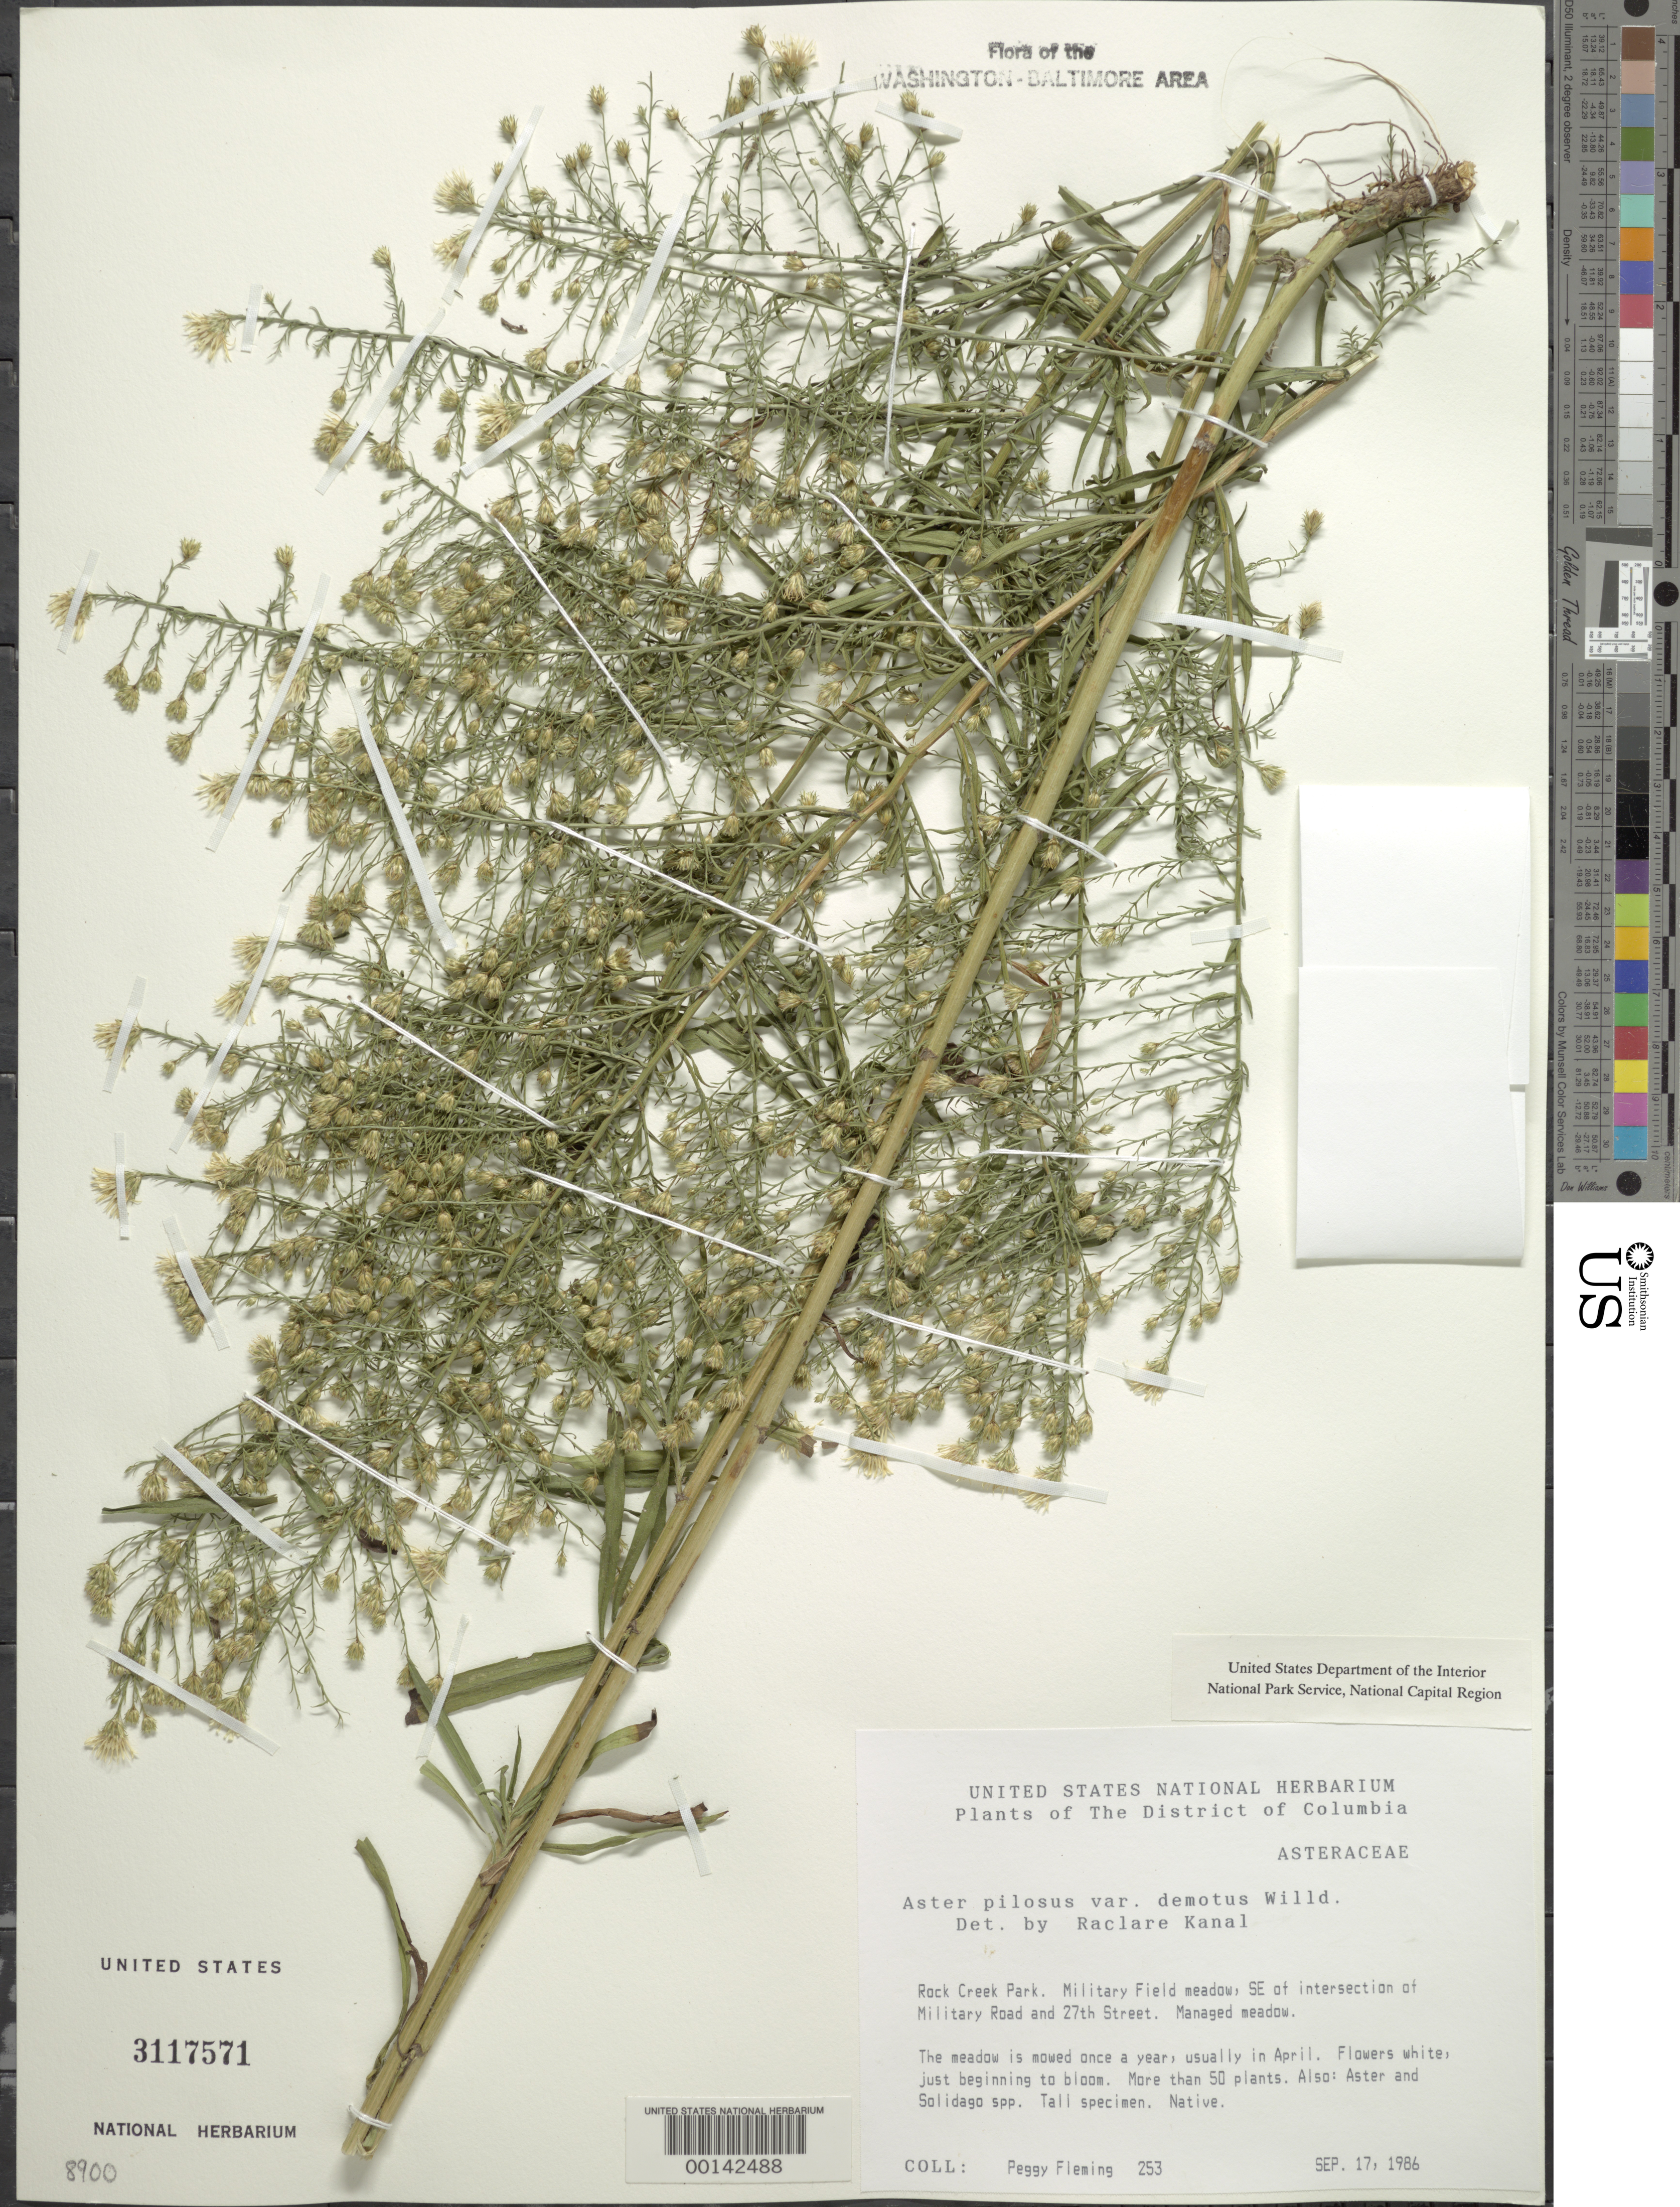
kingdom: Plantae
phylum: Tracheophyta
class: Magnoliopsida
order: Asterales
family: Asteraceae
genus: Symphyotrichum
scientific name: Symphyotrichum pilosum var. pringlei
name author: (A. Gray) G.L. Nesom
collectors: P. Fleming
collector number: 253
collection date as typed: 17 Sep 1986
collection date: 1986-09-17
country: United States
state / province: District of Columbia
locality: Rock Creek Park. Military field meadow, SE of intersection of Military Road and 27th Street. Rock Creek Park & vicinity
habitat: Managed meadow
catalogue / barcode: US 3117571